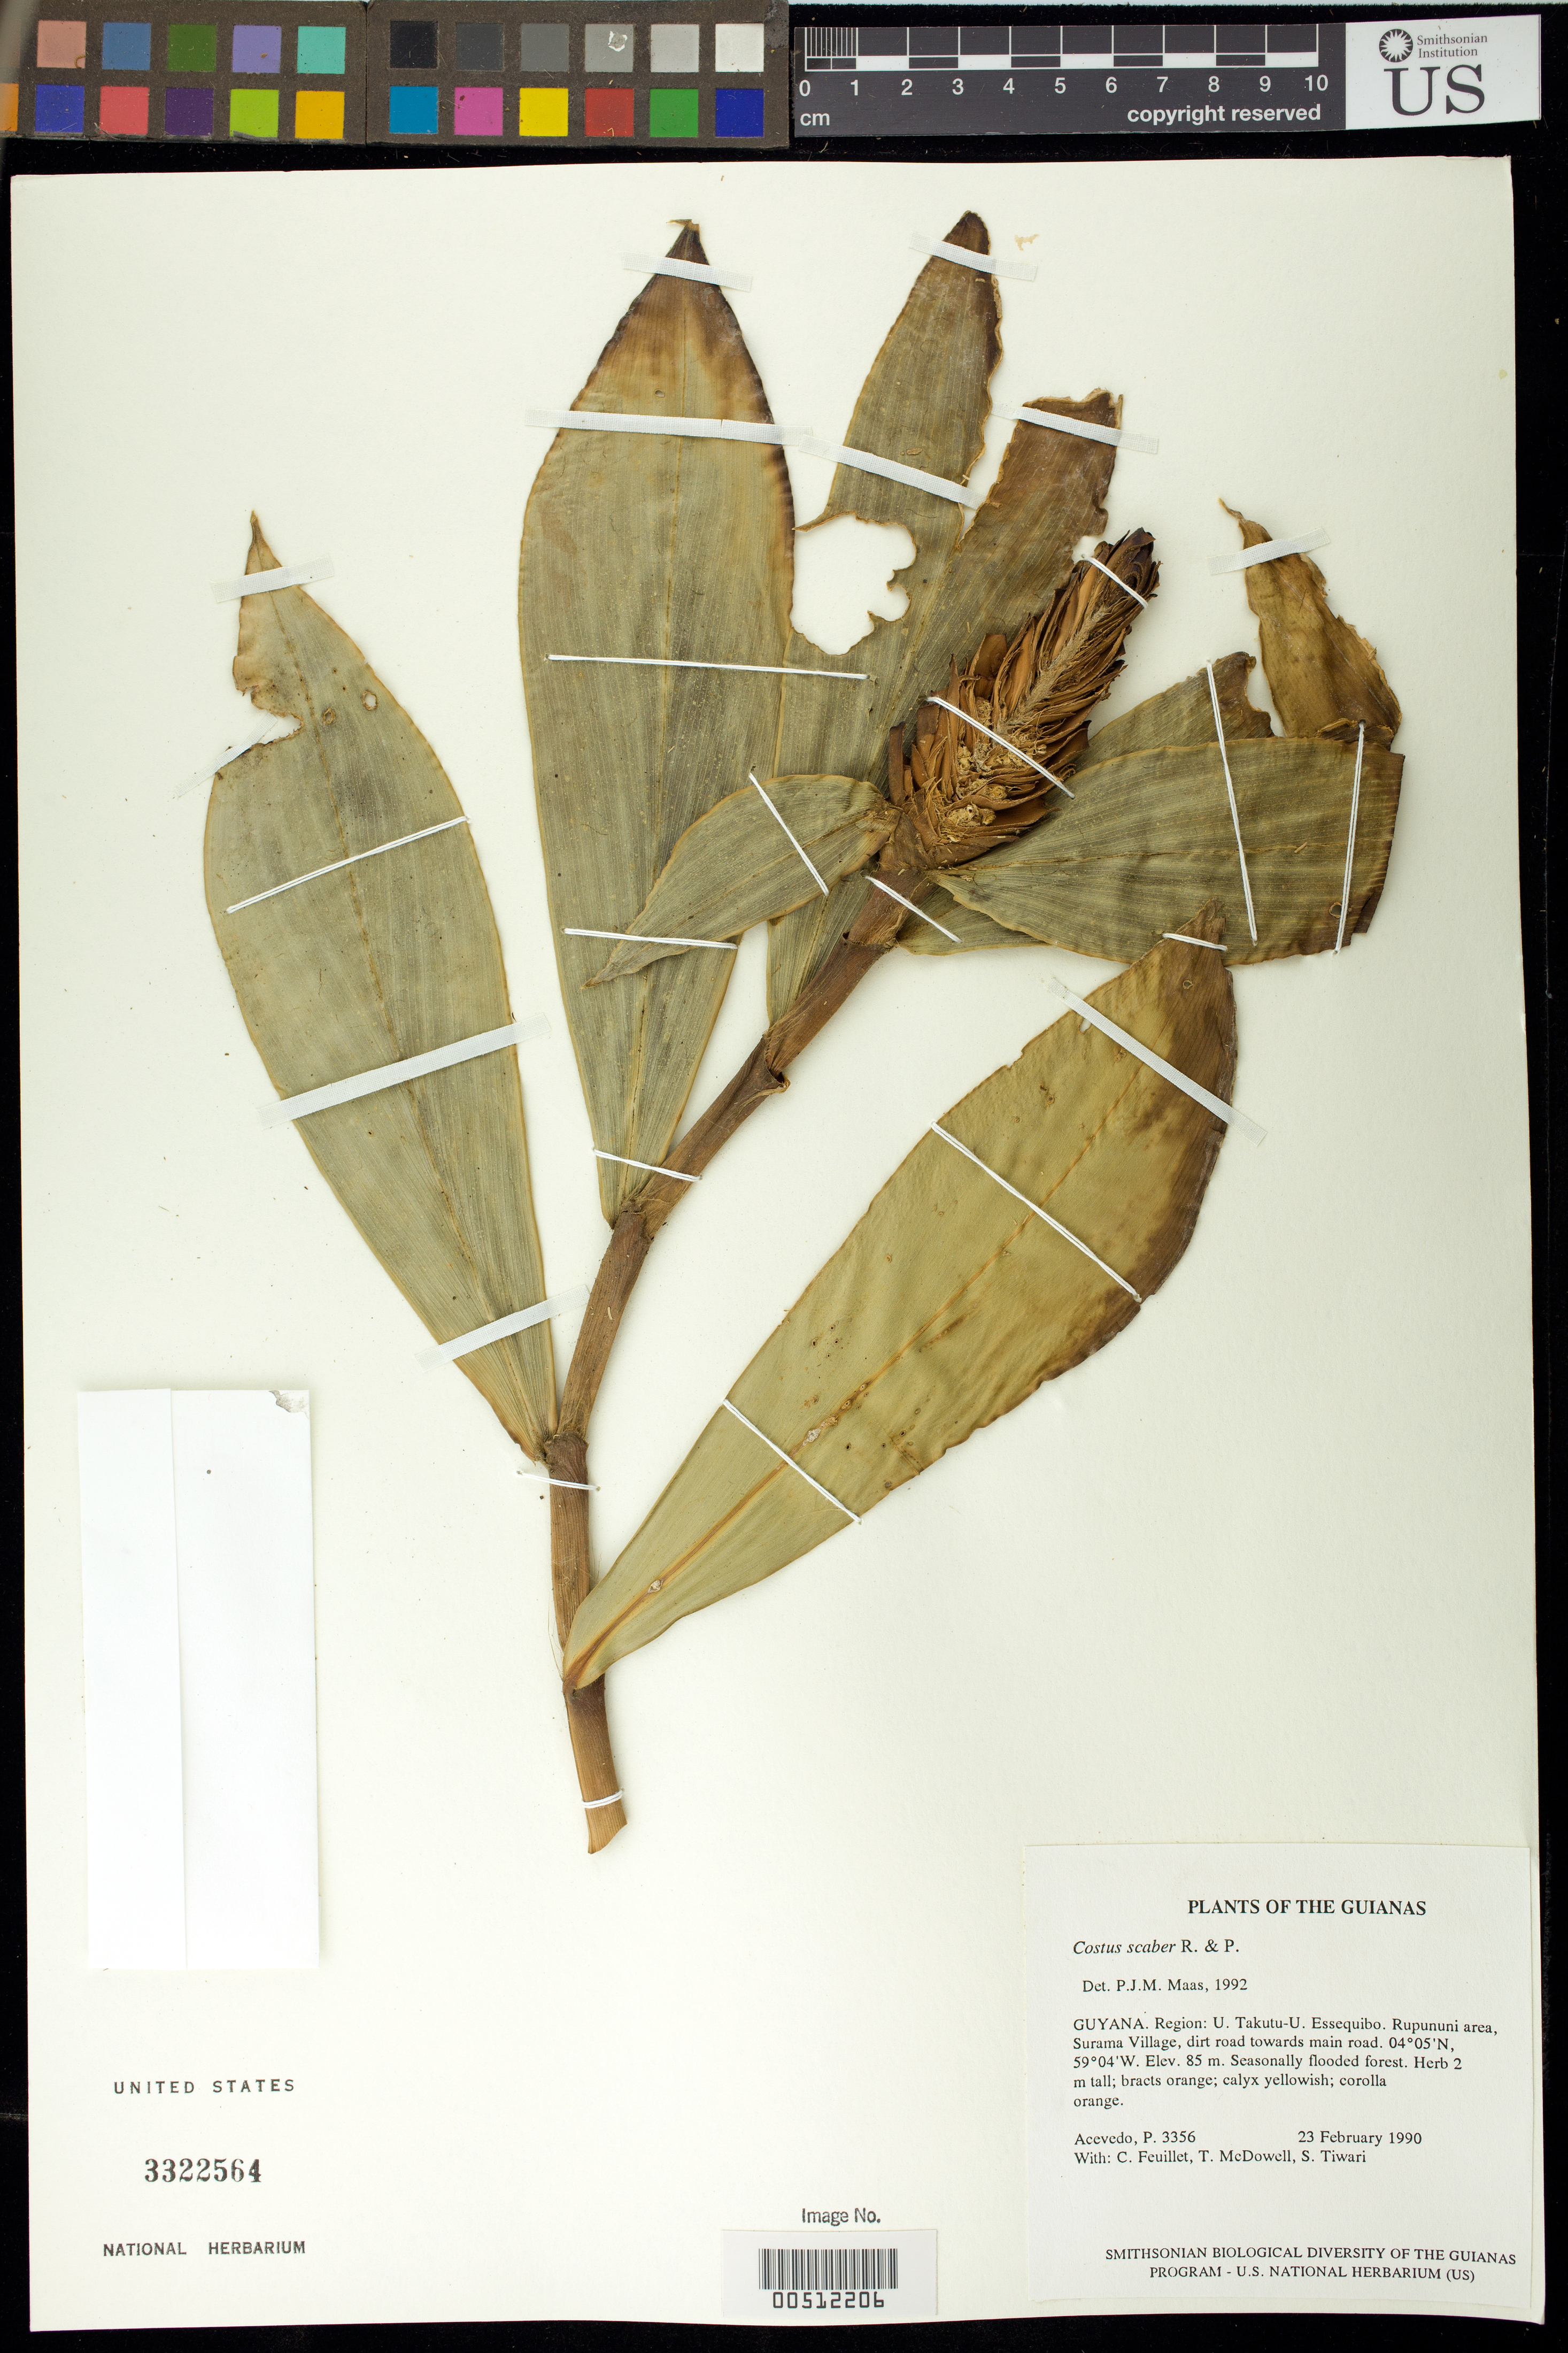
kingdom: Plantae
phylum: Tracheophyta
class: Liliopsida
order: Zingiberales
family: Costaceae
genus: Costus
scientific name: Costus scaber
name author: Ruiz & Pav.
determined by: Maas, Paul J. M.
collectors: P. Acevedo-Rodr., C. Feuillet, T. McDowell & S. Tiwari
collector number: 3356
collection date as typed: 23 Feb 1990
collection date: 1990-02-23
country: Guyana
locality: U. Takutu - U. Essequibo. Rupununi area, Surama Village, dirt road towards main road.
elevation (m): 85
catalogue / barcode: US 3322564